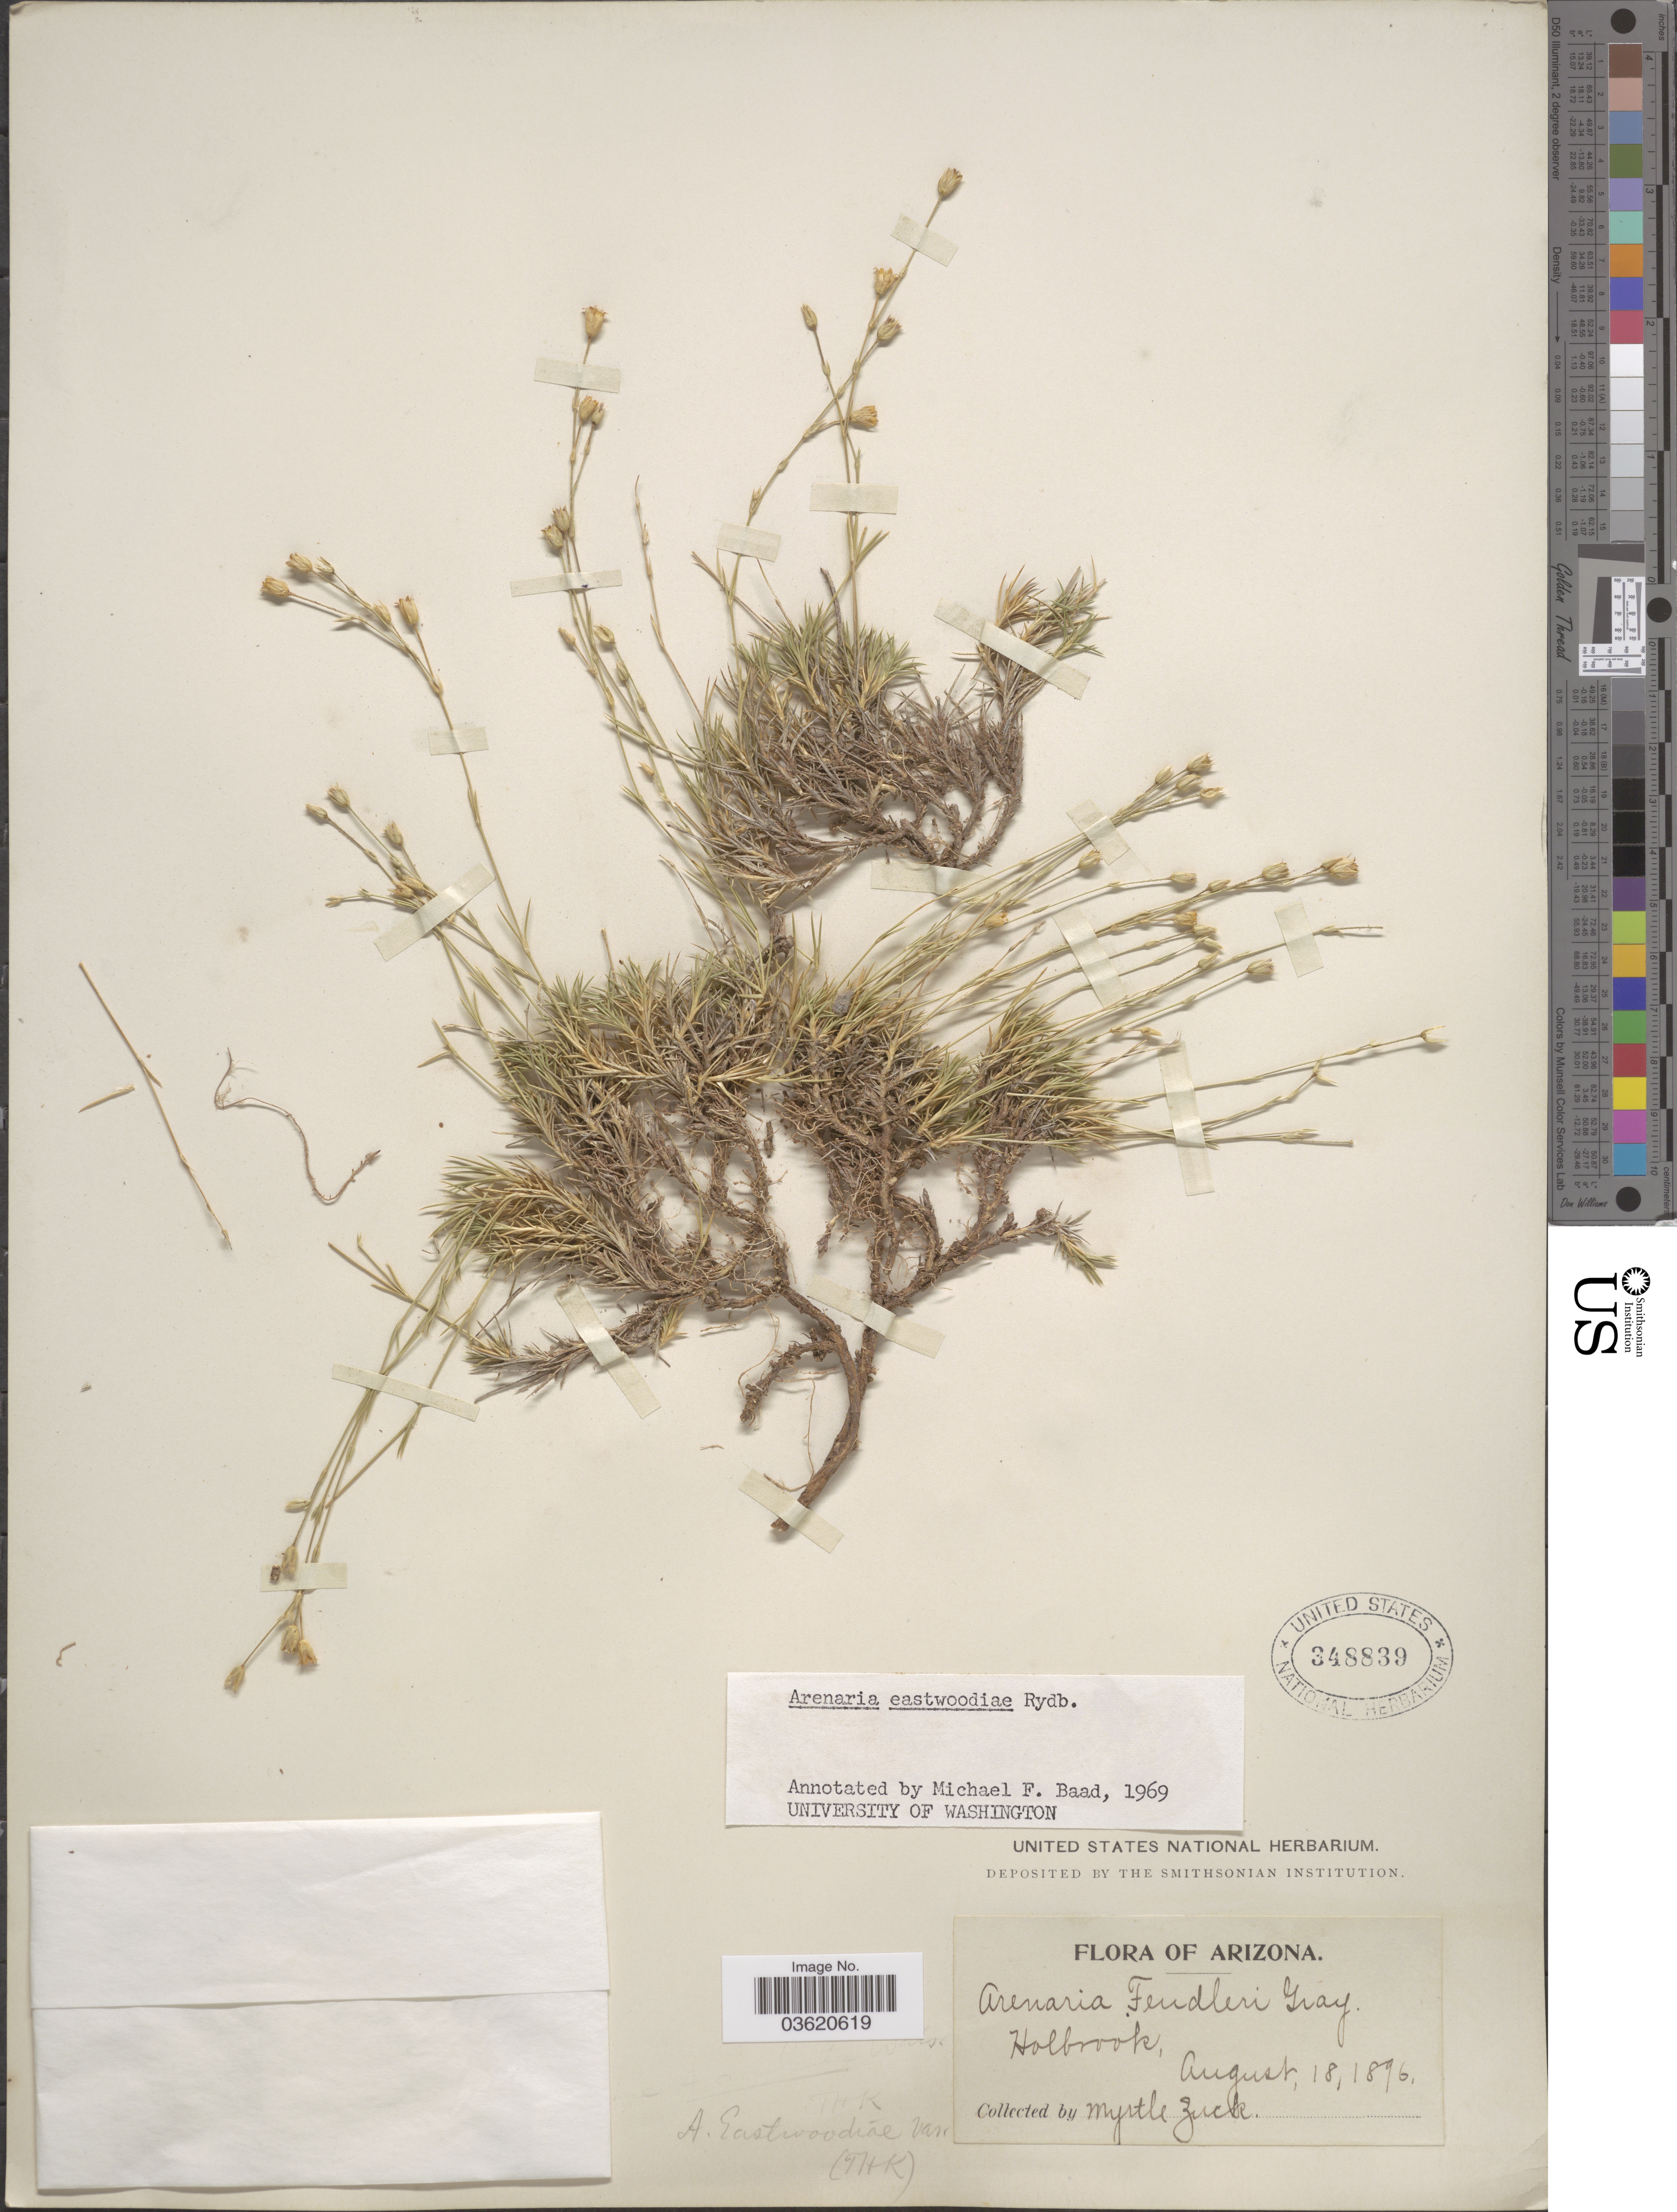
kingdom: Plantae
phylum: Tracheophyta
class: Magnoliopsida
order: Caryophyllales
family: Caryophyllaceae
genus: Eremogone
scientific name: Eremogone eastwoodiae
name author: (Rydb.) Ikonn.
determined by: Strong, Mark T., (BOT), Smithsonian Institution - National Museum of Natural History (UNITED STATES)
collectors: M. Zuck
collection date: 1896-08-18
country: United States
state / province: Arizona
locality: Holbrook.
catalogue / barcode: US 348839